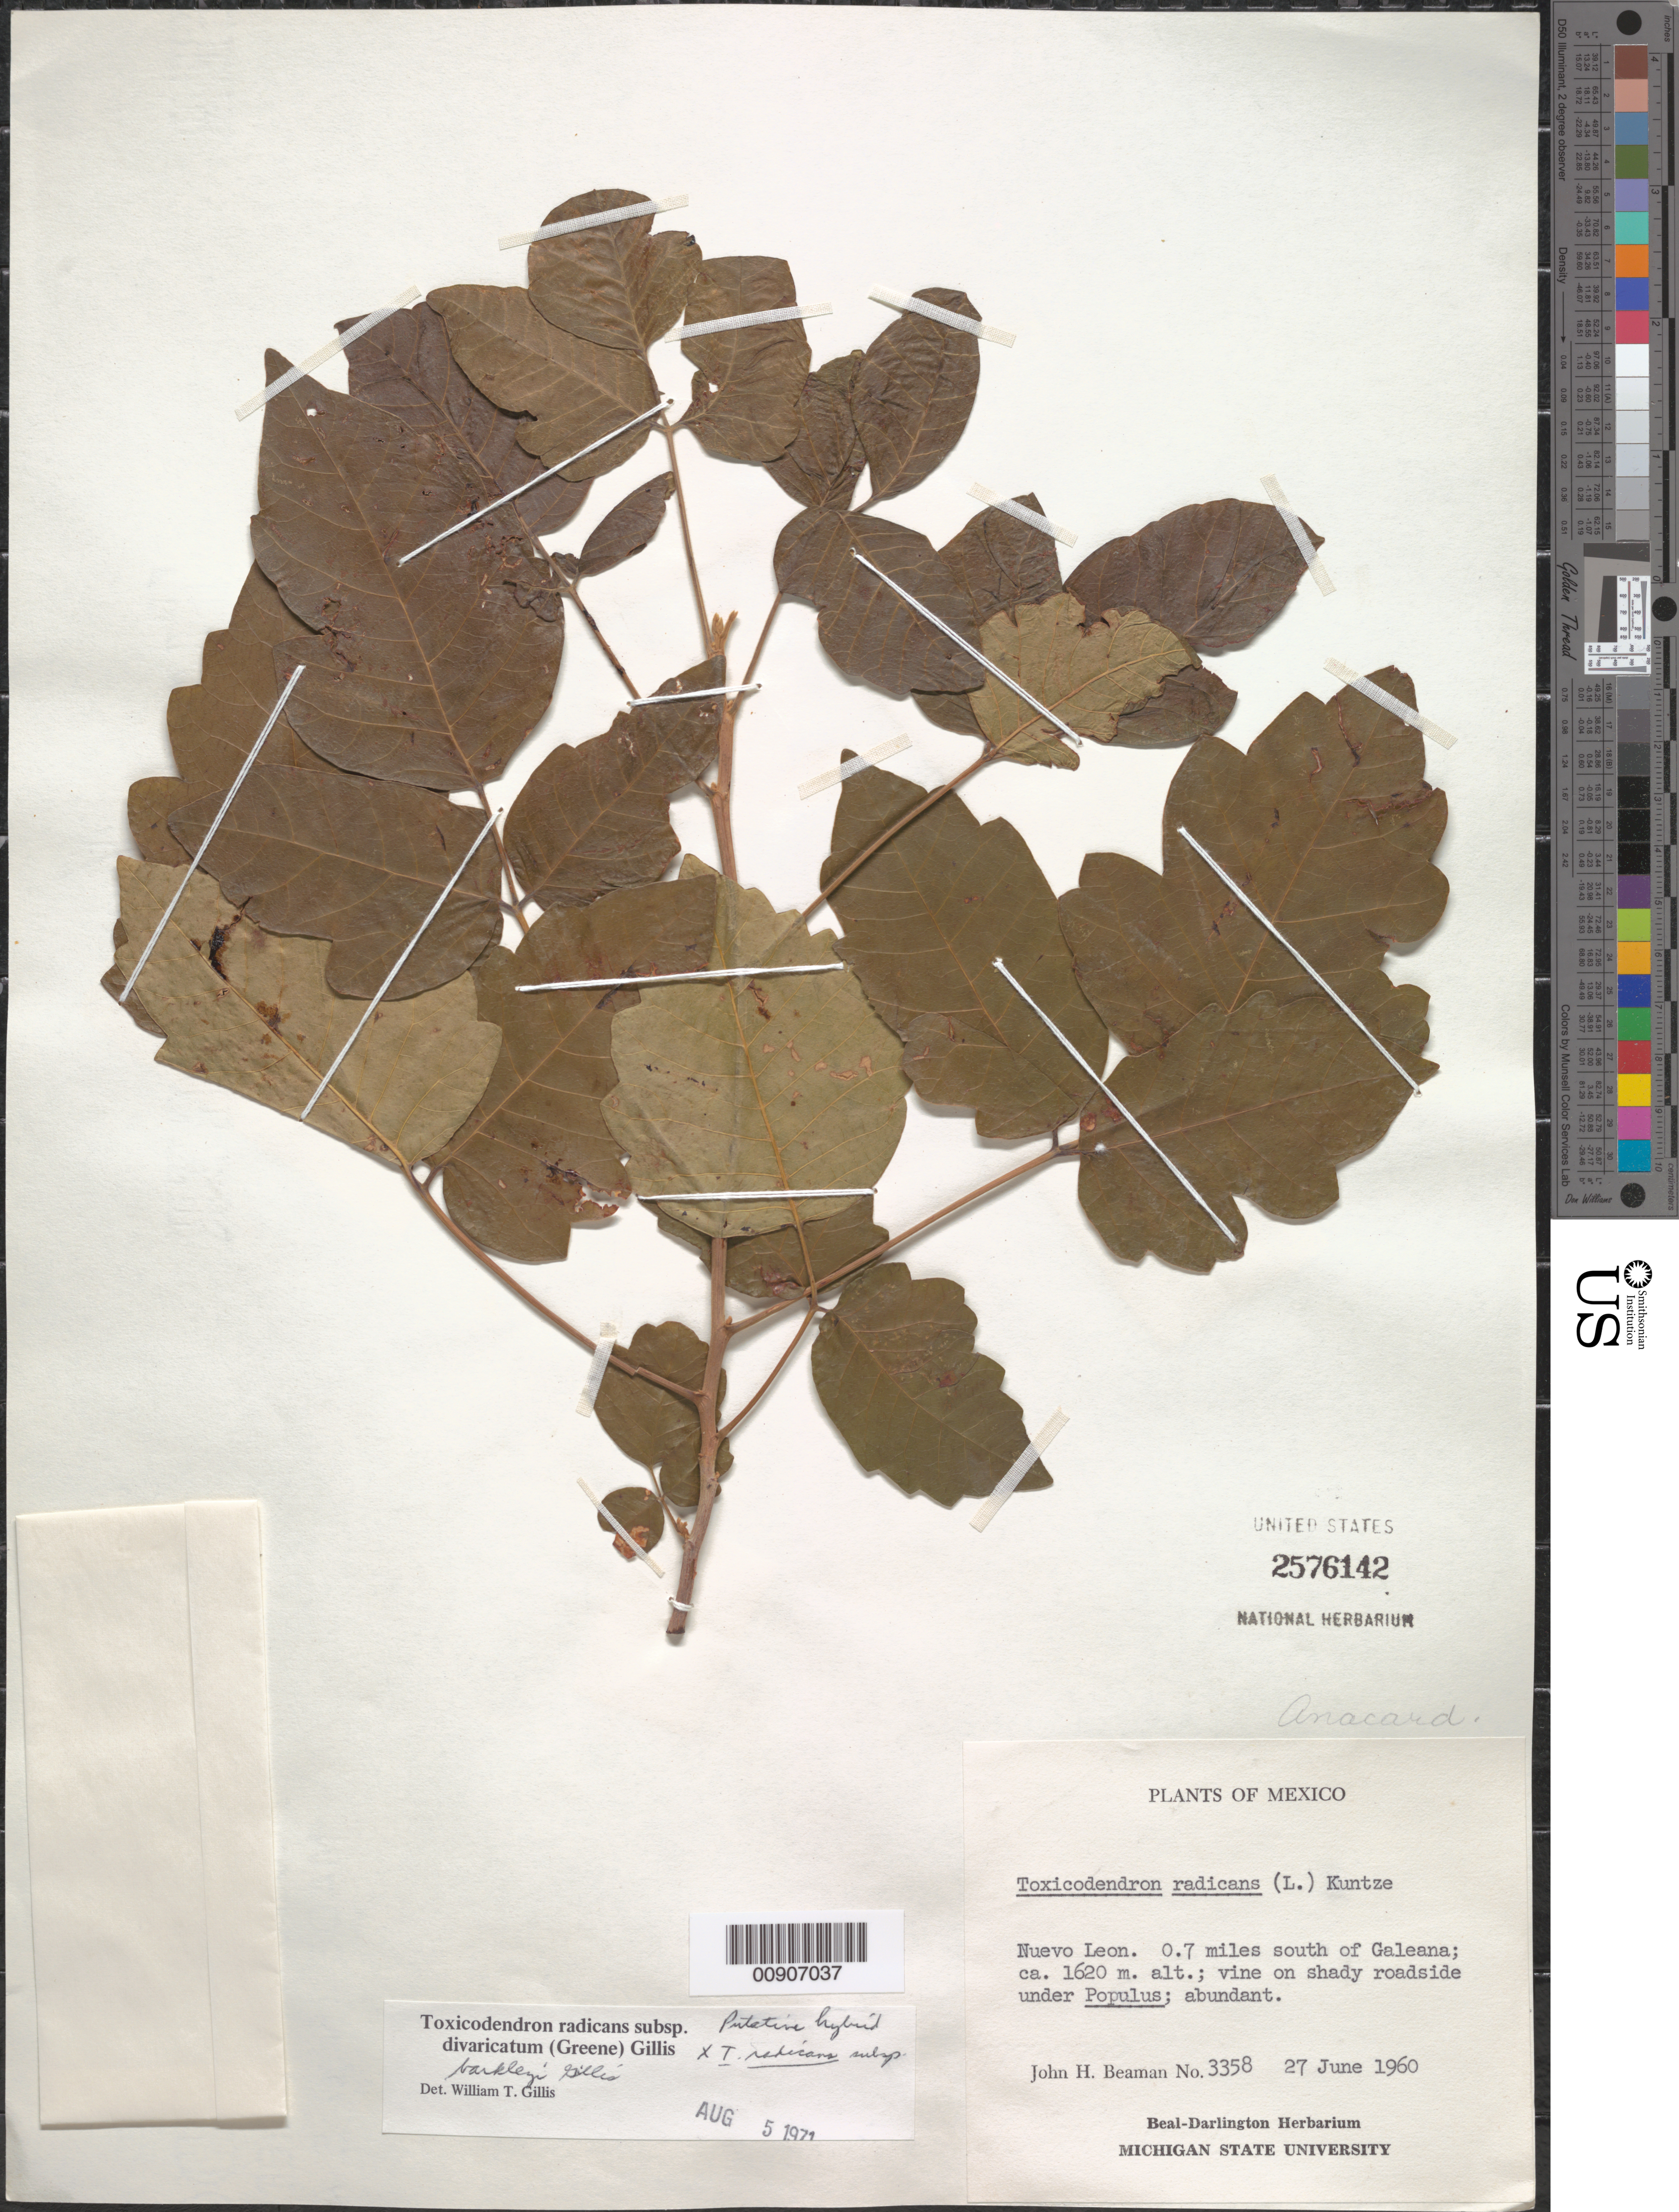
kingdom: Plantae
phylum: Tracheophyta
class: Magnoliopsida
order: Sapindales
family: Anacardiaceae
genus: Toxicodendron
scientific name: Toxicodendron radicans subsp. divaricatum x T. radicans subsp. barkleyi Gillis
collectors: J. H. Beaman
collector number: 3358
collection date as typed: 27 Jun 1960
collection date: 1960-06-27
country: Mexico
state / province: Nuevo León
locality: Nuevo León: 0.7 miles south of Galeana.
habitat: Vine on shady roadside under Populus.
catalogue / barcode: US 2576142